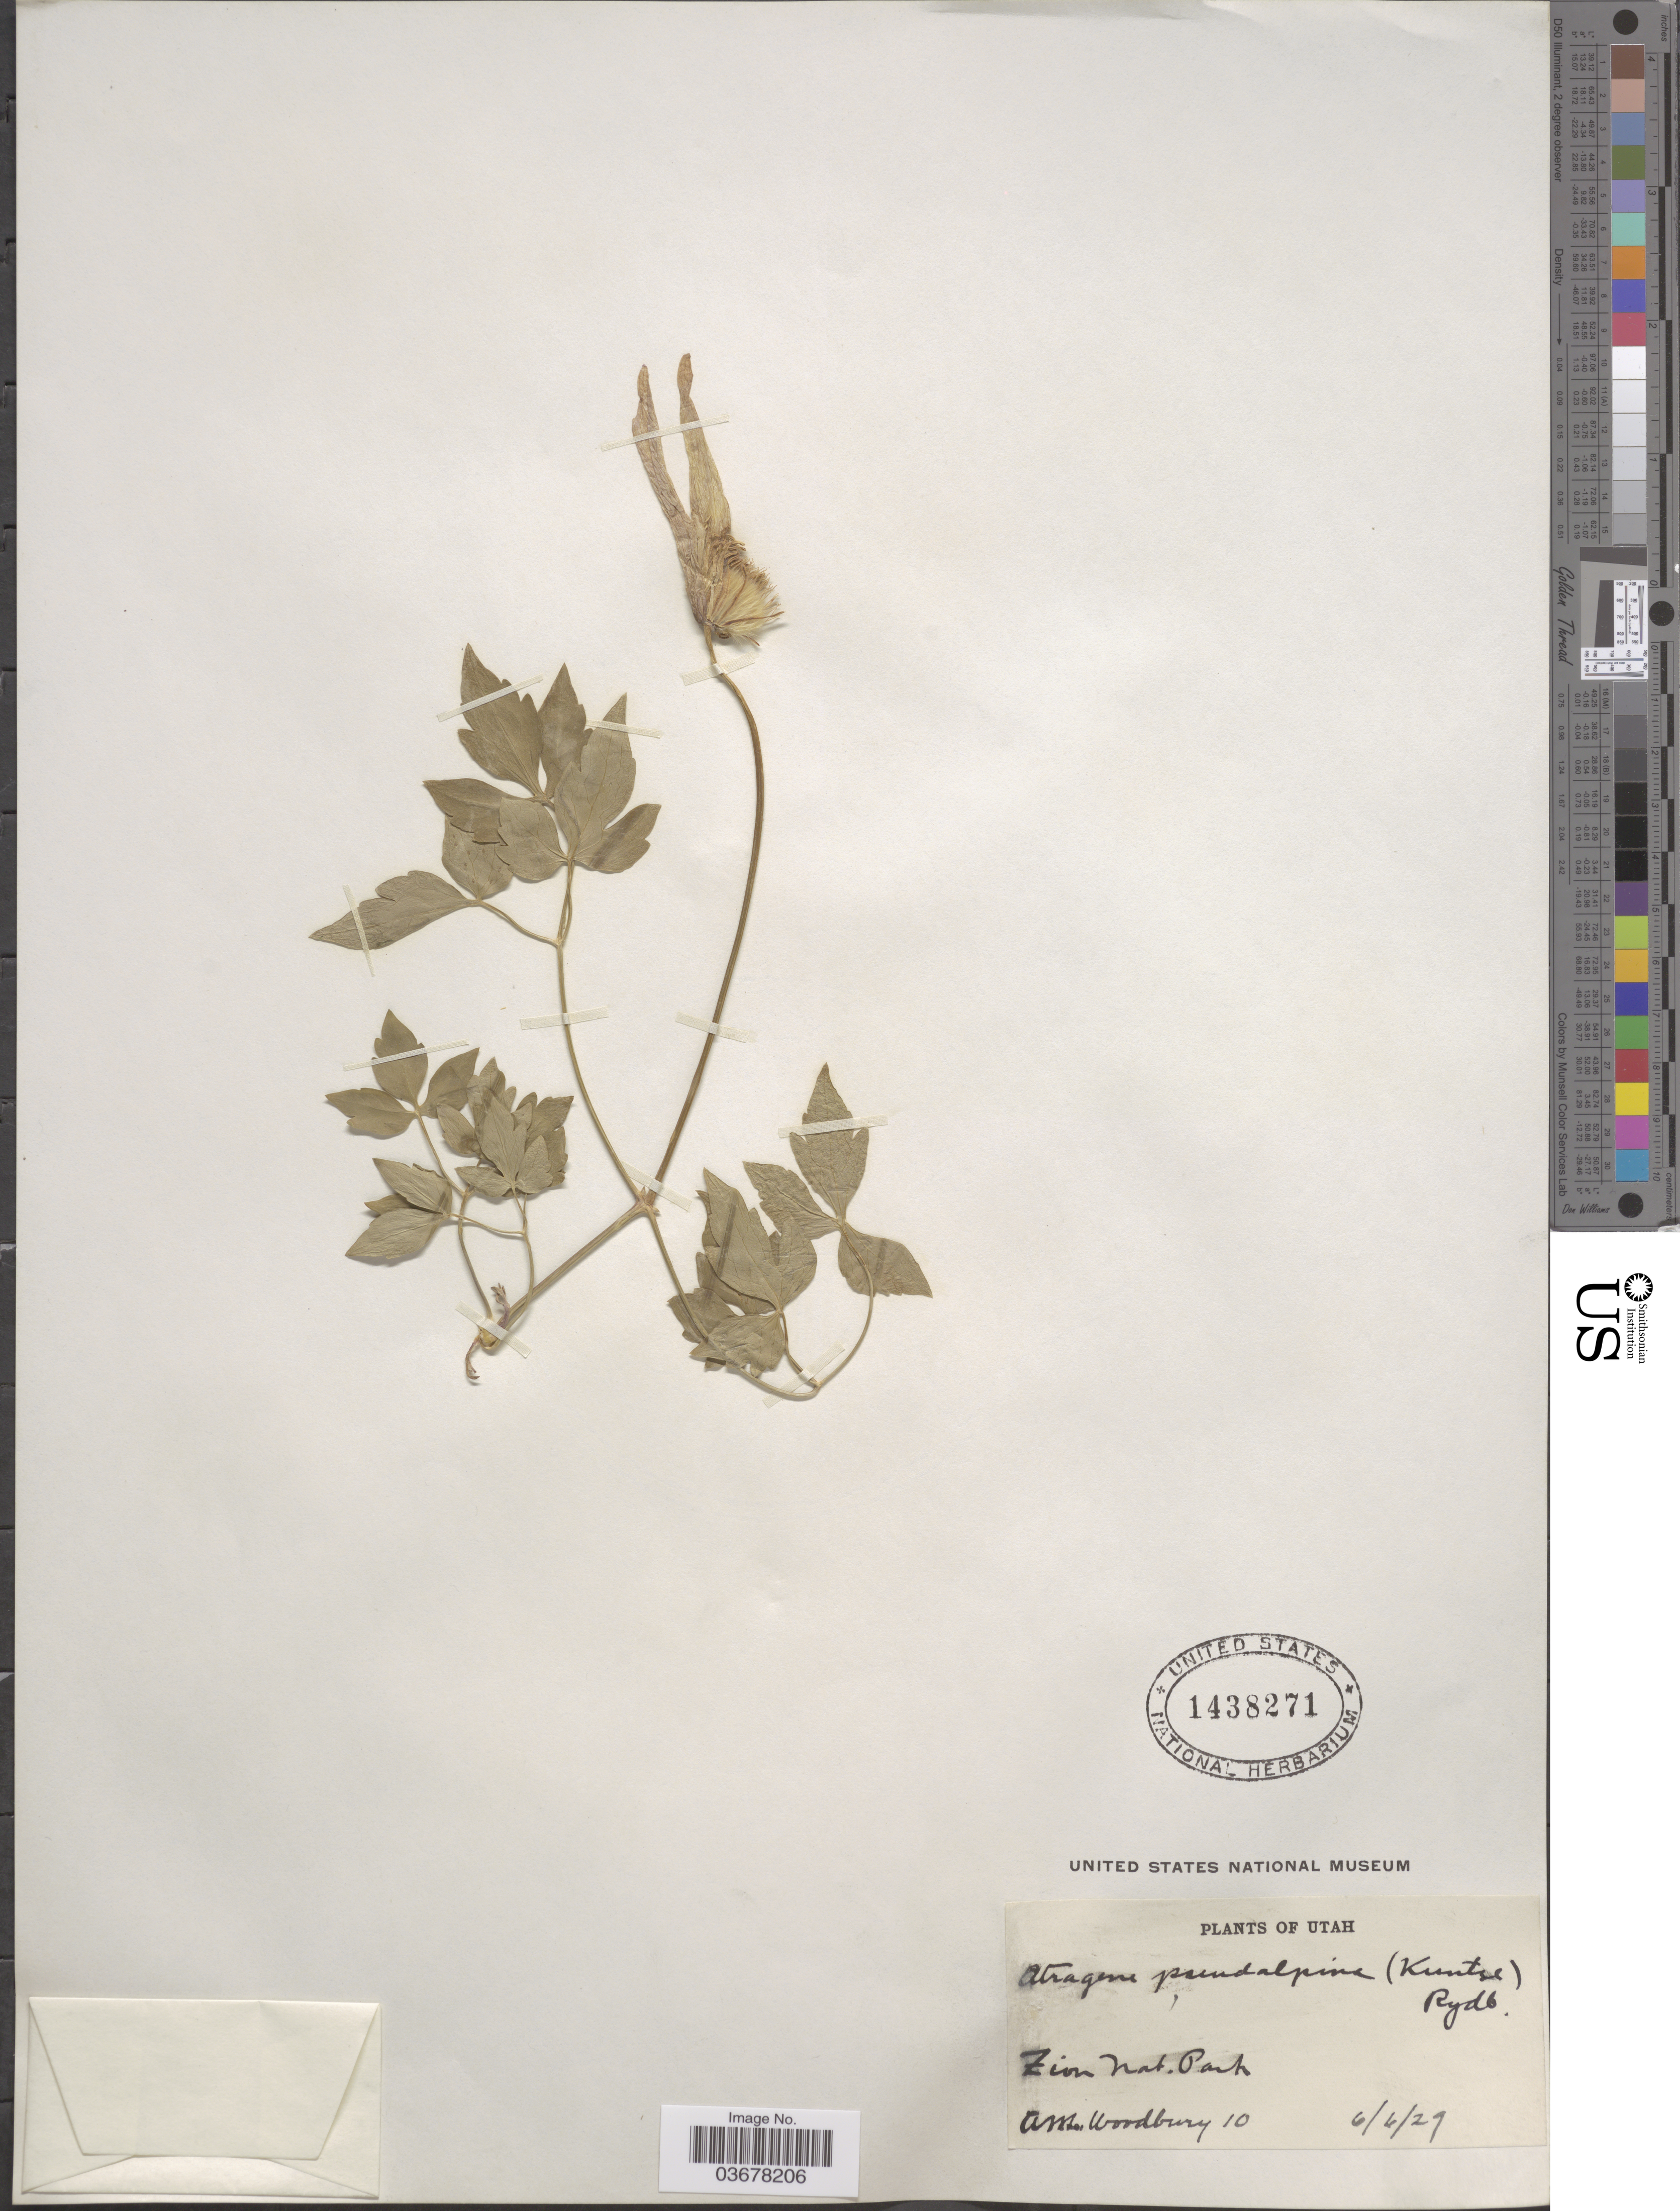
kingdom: Plantae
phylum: Tracheophyta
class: Magnoliopsida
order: Ranunculales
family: Ranunculaceae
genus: Clematis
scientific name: Clematis columbiana var. columbiana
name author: (Nutt.) Torr. & A. Gray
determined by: Strong, M. T., (US), Smithsonian Institution - National Museum of Natural History (UNITED STATES)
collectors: A. M. Woodbury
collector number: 10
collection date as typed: Transcribed d/m/y: 6/6/29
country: United States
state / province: Utah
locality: Zion Nat. Park.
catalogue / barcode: US 1438271